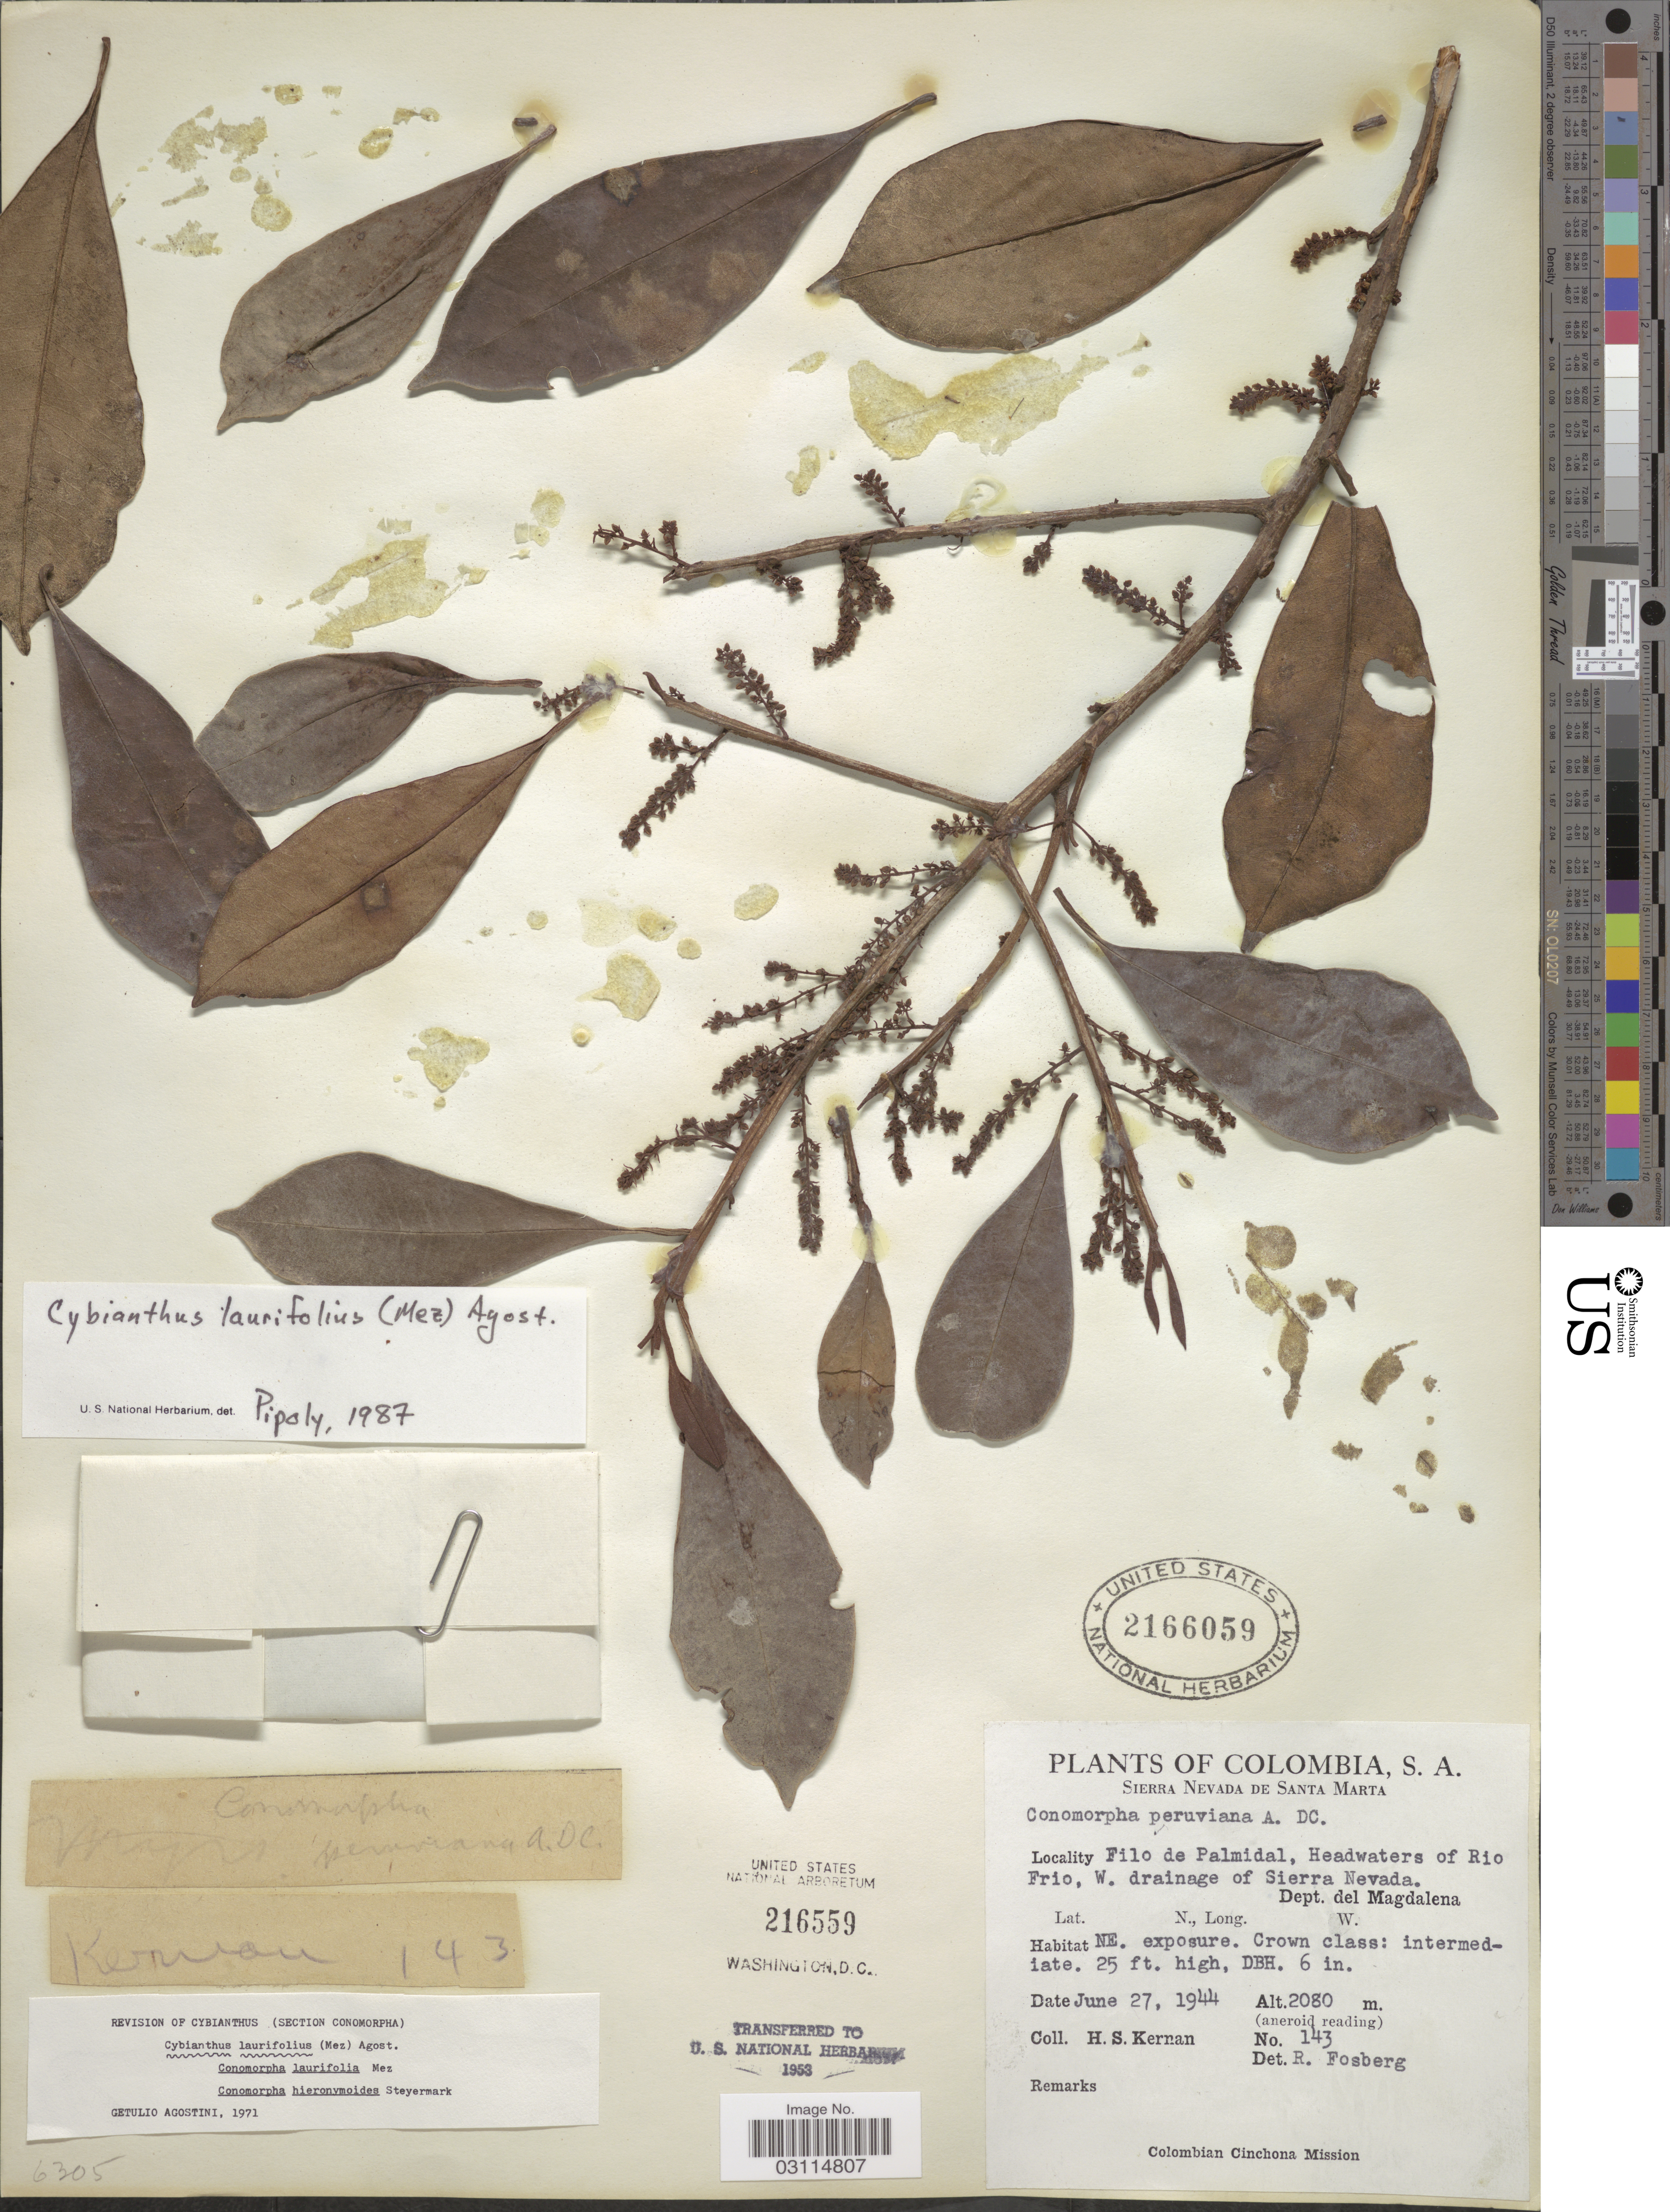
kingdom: Plantae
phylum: Tracheophyta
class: Magnoliopsida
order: Ericales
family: Primulaceae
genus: Cybianthus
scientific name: Cybianthus laurifolius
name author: (Mez) G. Agostini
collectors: H. Kernan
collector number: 143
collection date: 1944-06-27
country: Colombia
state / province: Magdalena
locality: Sierra Nevada de Santa Marta. Filo de Palmidal, Headwaters of Rio Frio, W. drainage of Sierra Nevada. Dept. del Magdalena.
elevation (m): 2080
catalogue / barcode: US 2166059